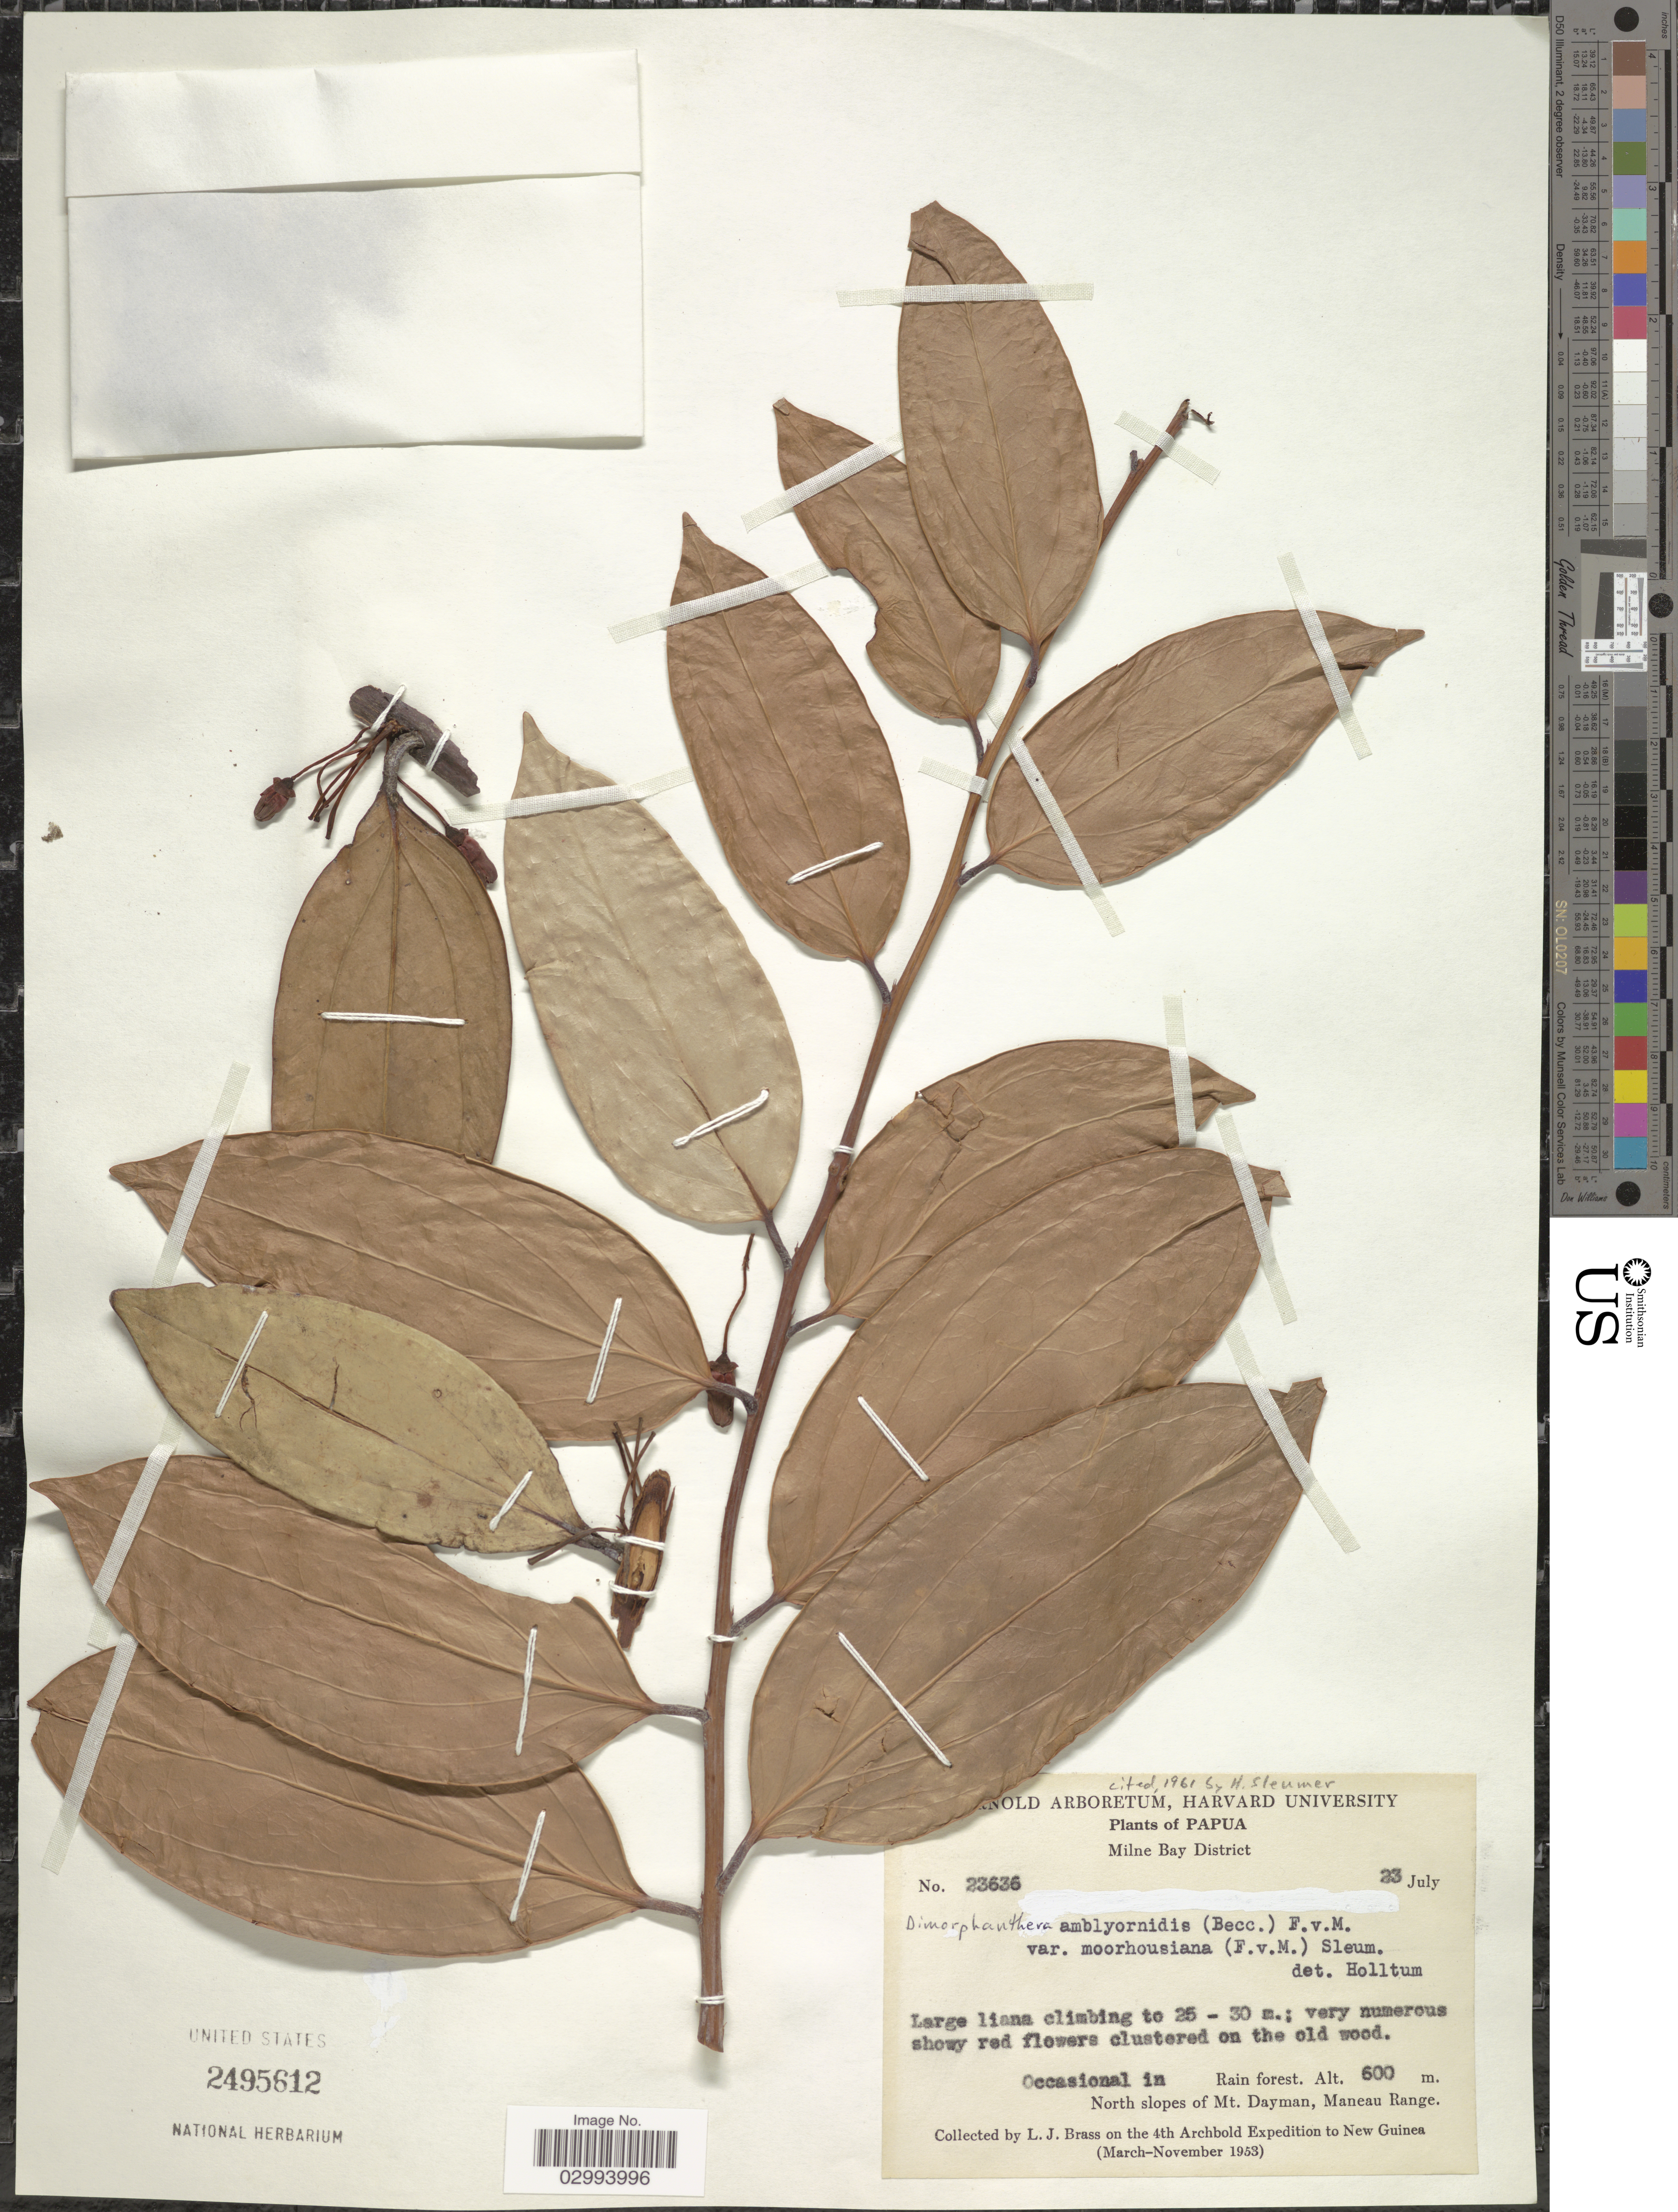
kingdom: Plantae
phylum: Tracheophyta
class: Magnoliopsida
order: Ericales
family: Ericaceae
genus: Dimorphanthera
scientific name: Dimorphanthera amblyornidis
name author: (Becc.) F. Muell.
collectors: L. J. Brass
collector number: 23636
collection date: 1953-07-23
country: Papua New Guinea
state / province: Milne Bay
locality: Papua. Milne Bay District. Occasional in Rain forest. North slopes of Mt. Dayman, Maneau Range. New Guinea.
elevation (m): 600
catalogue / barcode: US 2495612